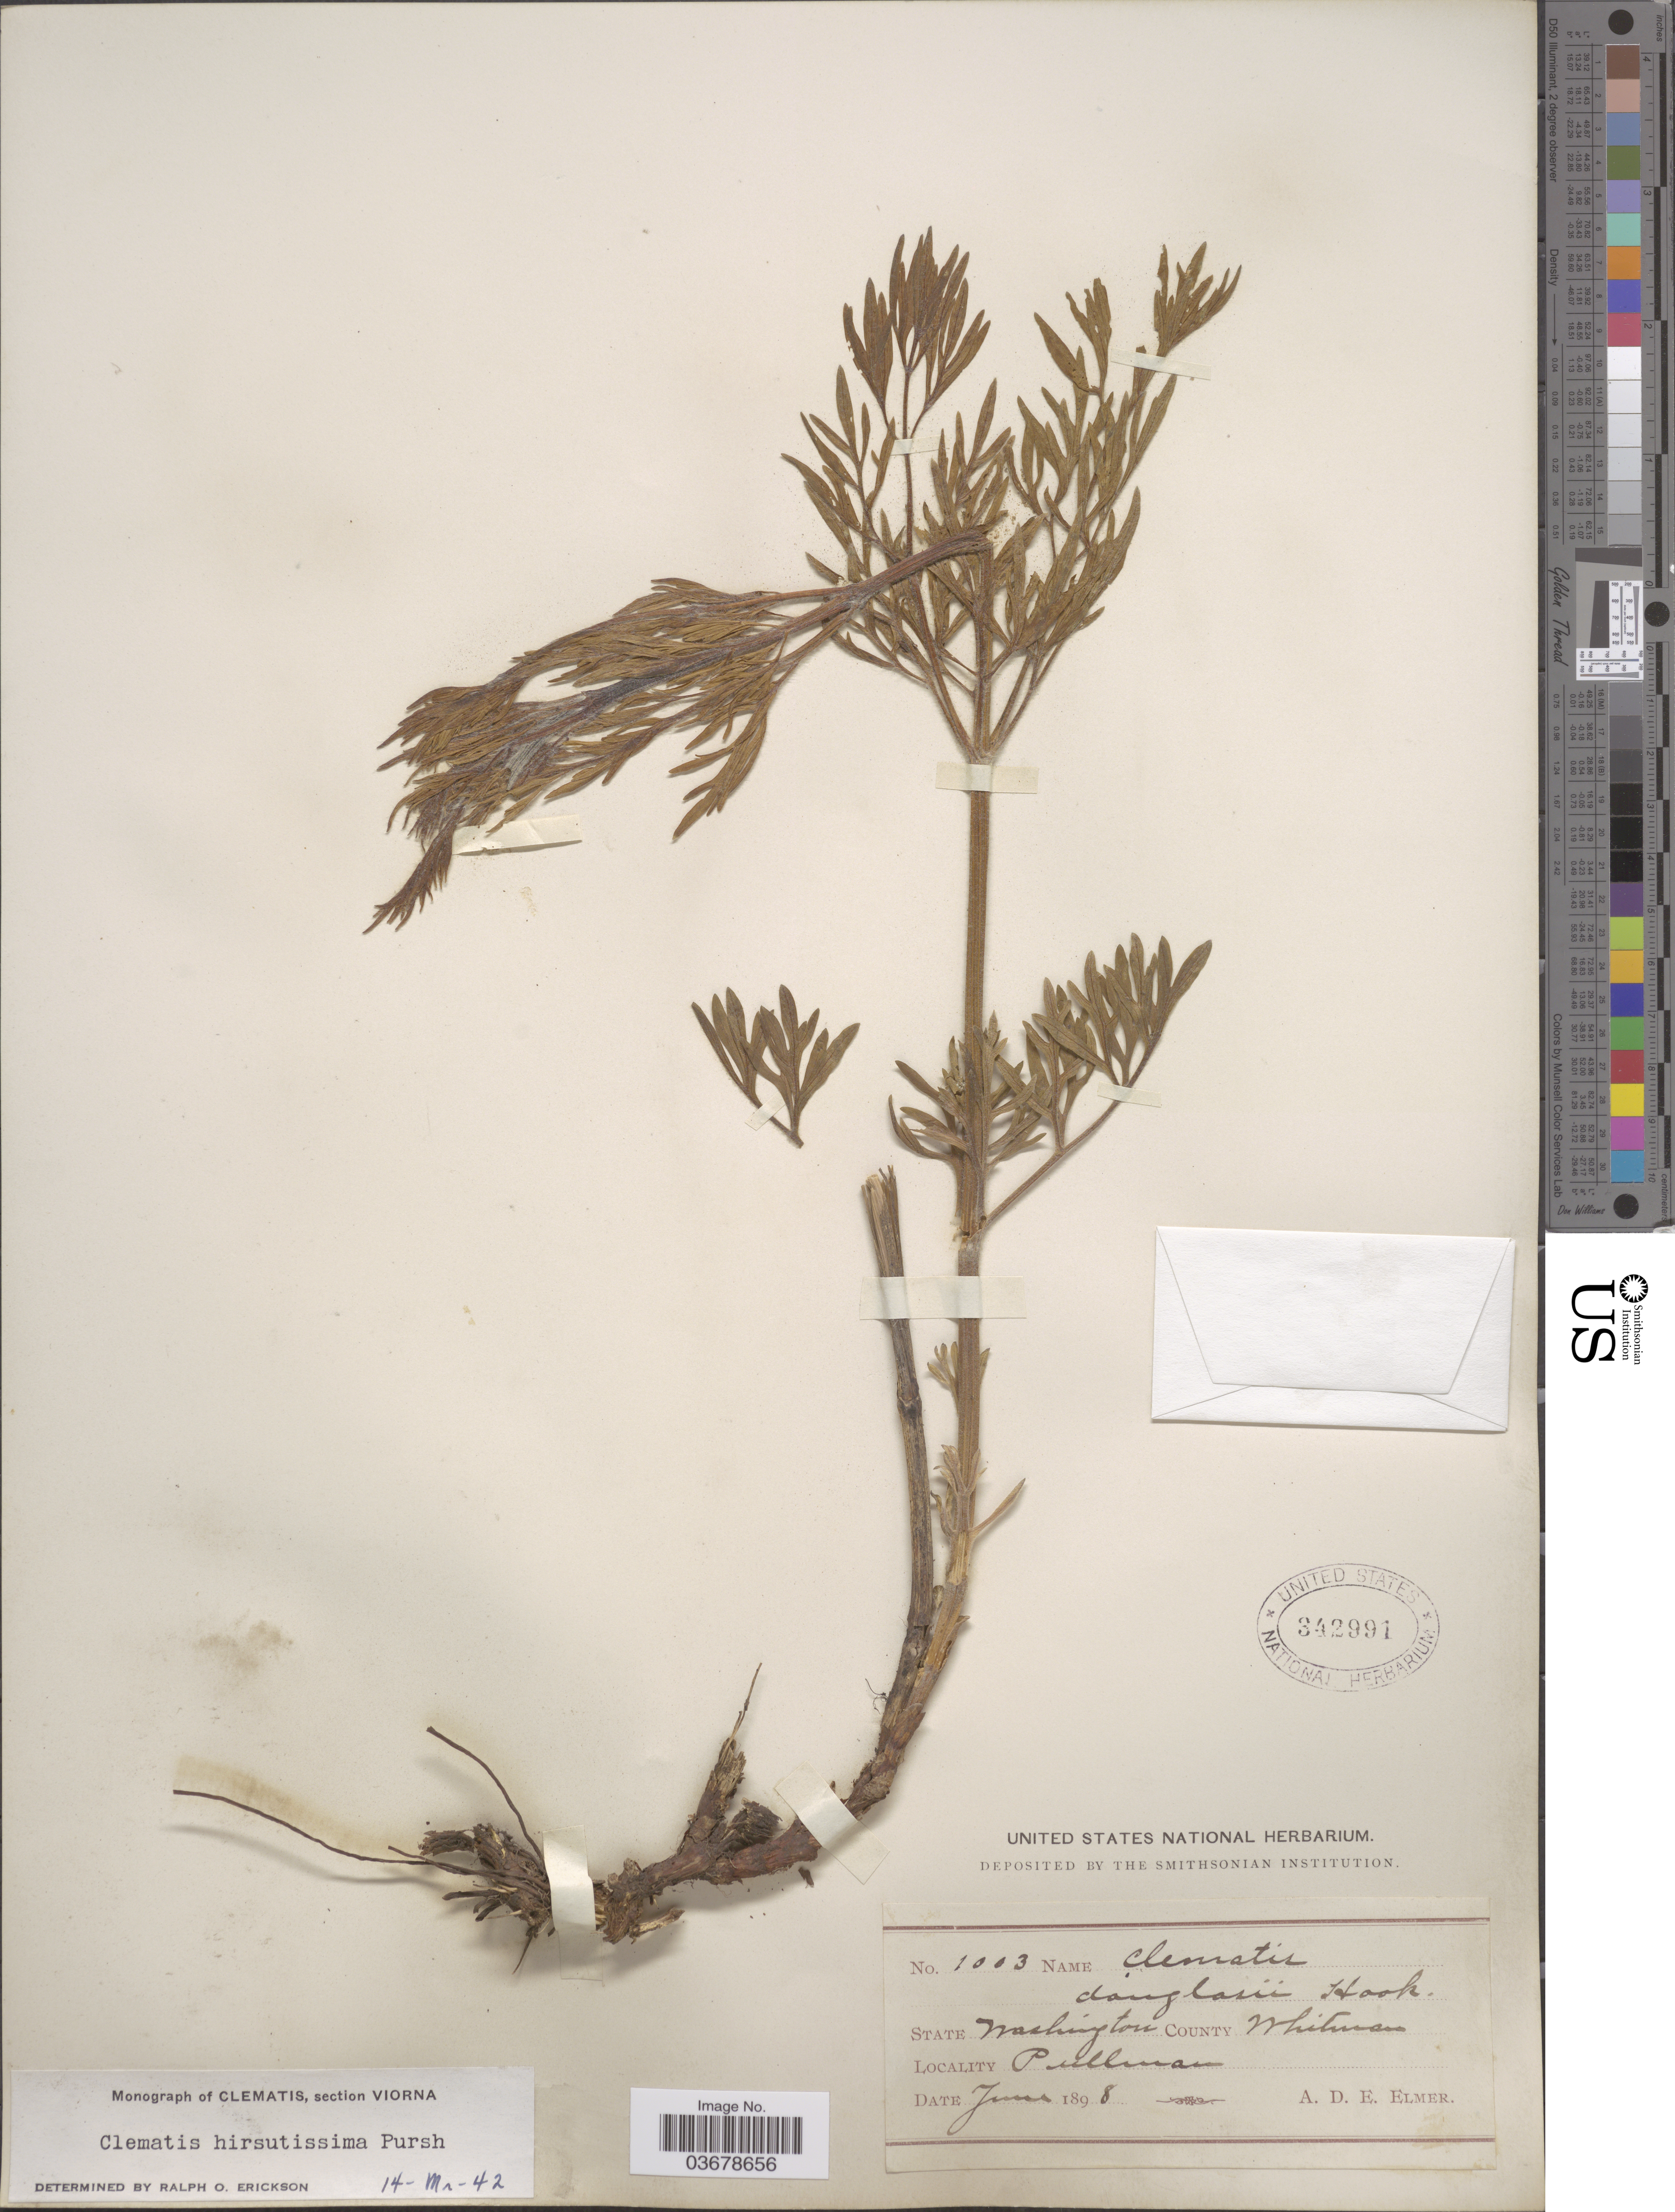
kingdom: Plantae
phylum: Tracheophyta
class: Magnoliopsida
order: Ranunculales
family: Ranunculaceae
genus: Clematis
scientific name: Clematis viorna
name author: L.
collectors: A. D. E. Elmer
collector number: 1003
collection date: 1898-06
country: United States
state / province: Washington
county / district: Whitman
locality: County Whitman. Pullman.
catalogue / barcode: US 342991